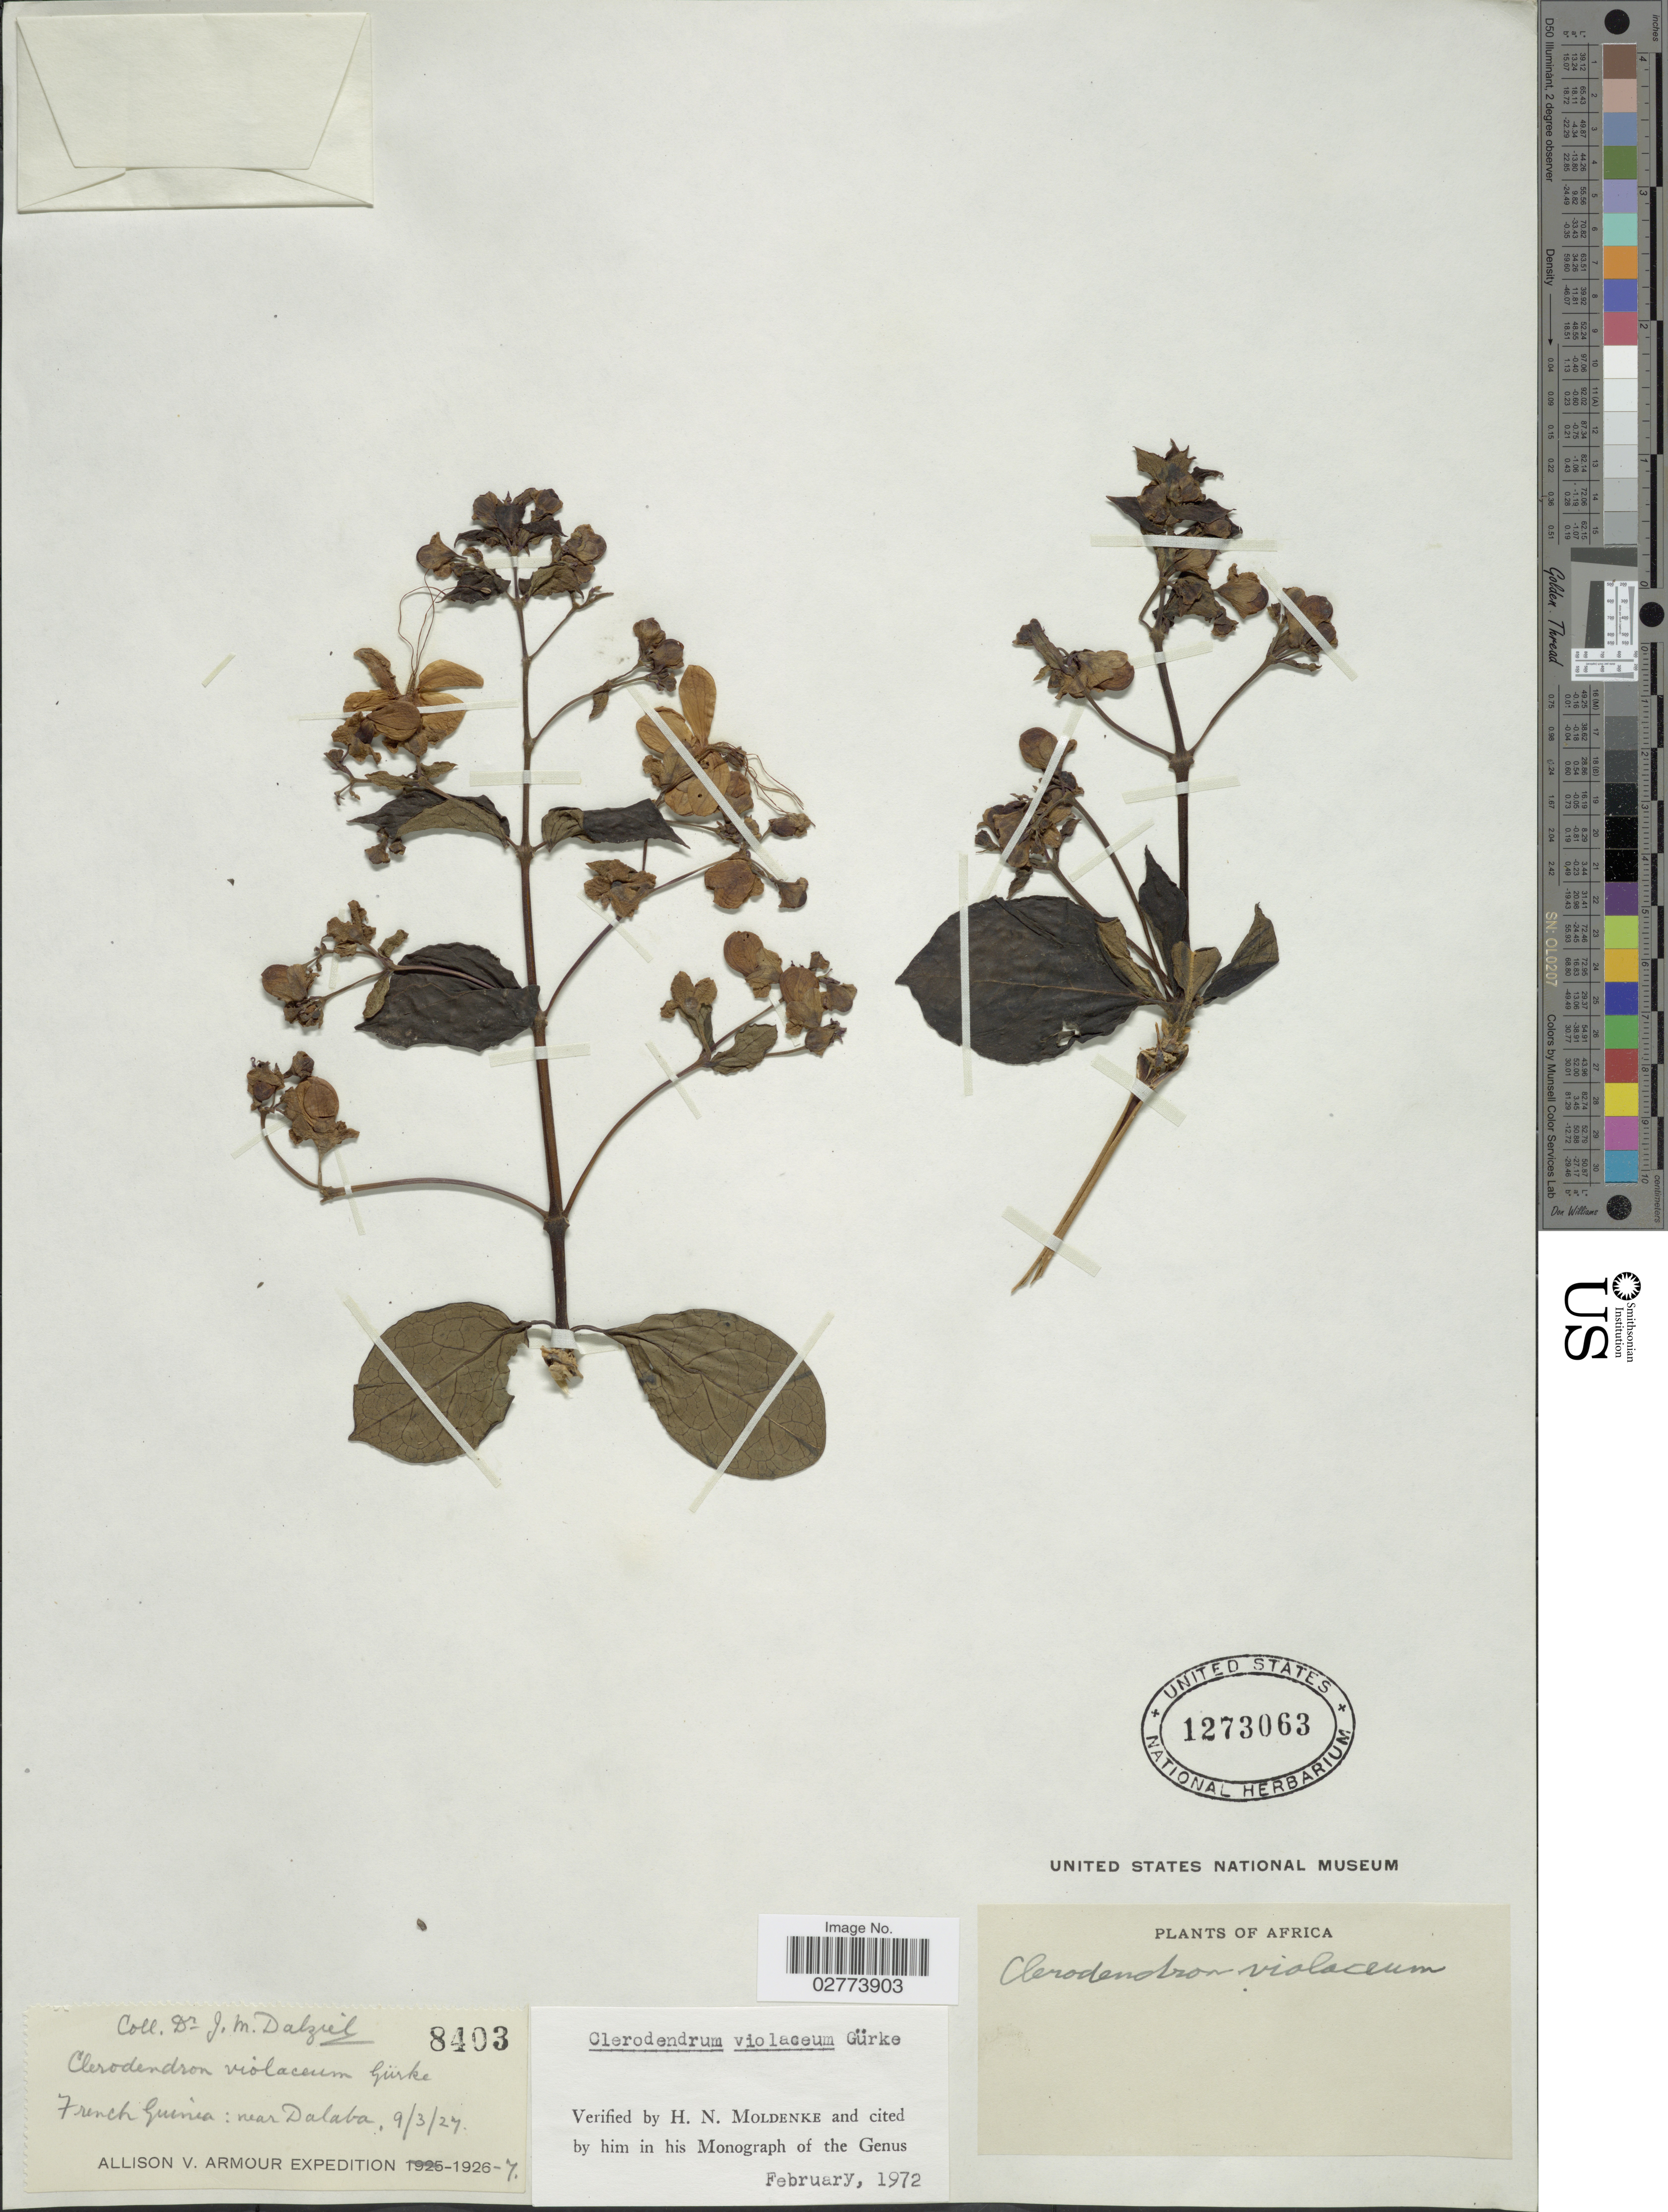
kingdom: Plantae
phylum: Tracheophyta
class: Magnoliopsida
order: Lamiales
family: Lamiaceae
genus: Clerodendrum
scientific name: Clerodendrum violaceum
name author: Gürke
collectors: J. Dalziel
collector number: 8403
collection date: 1927-03-09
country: Guinea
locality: Near Dalaba.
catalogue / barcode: US 1273063